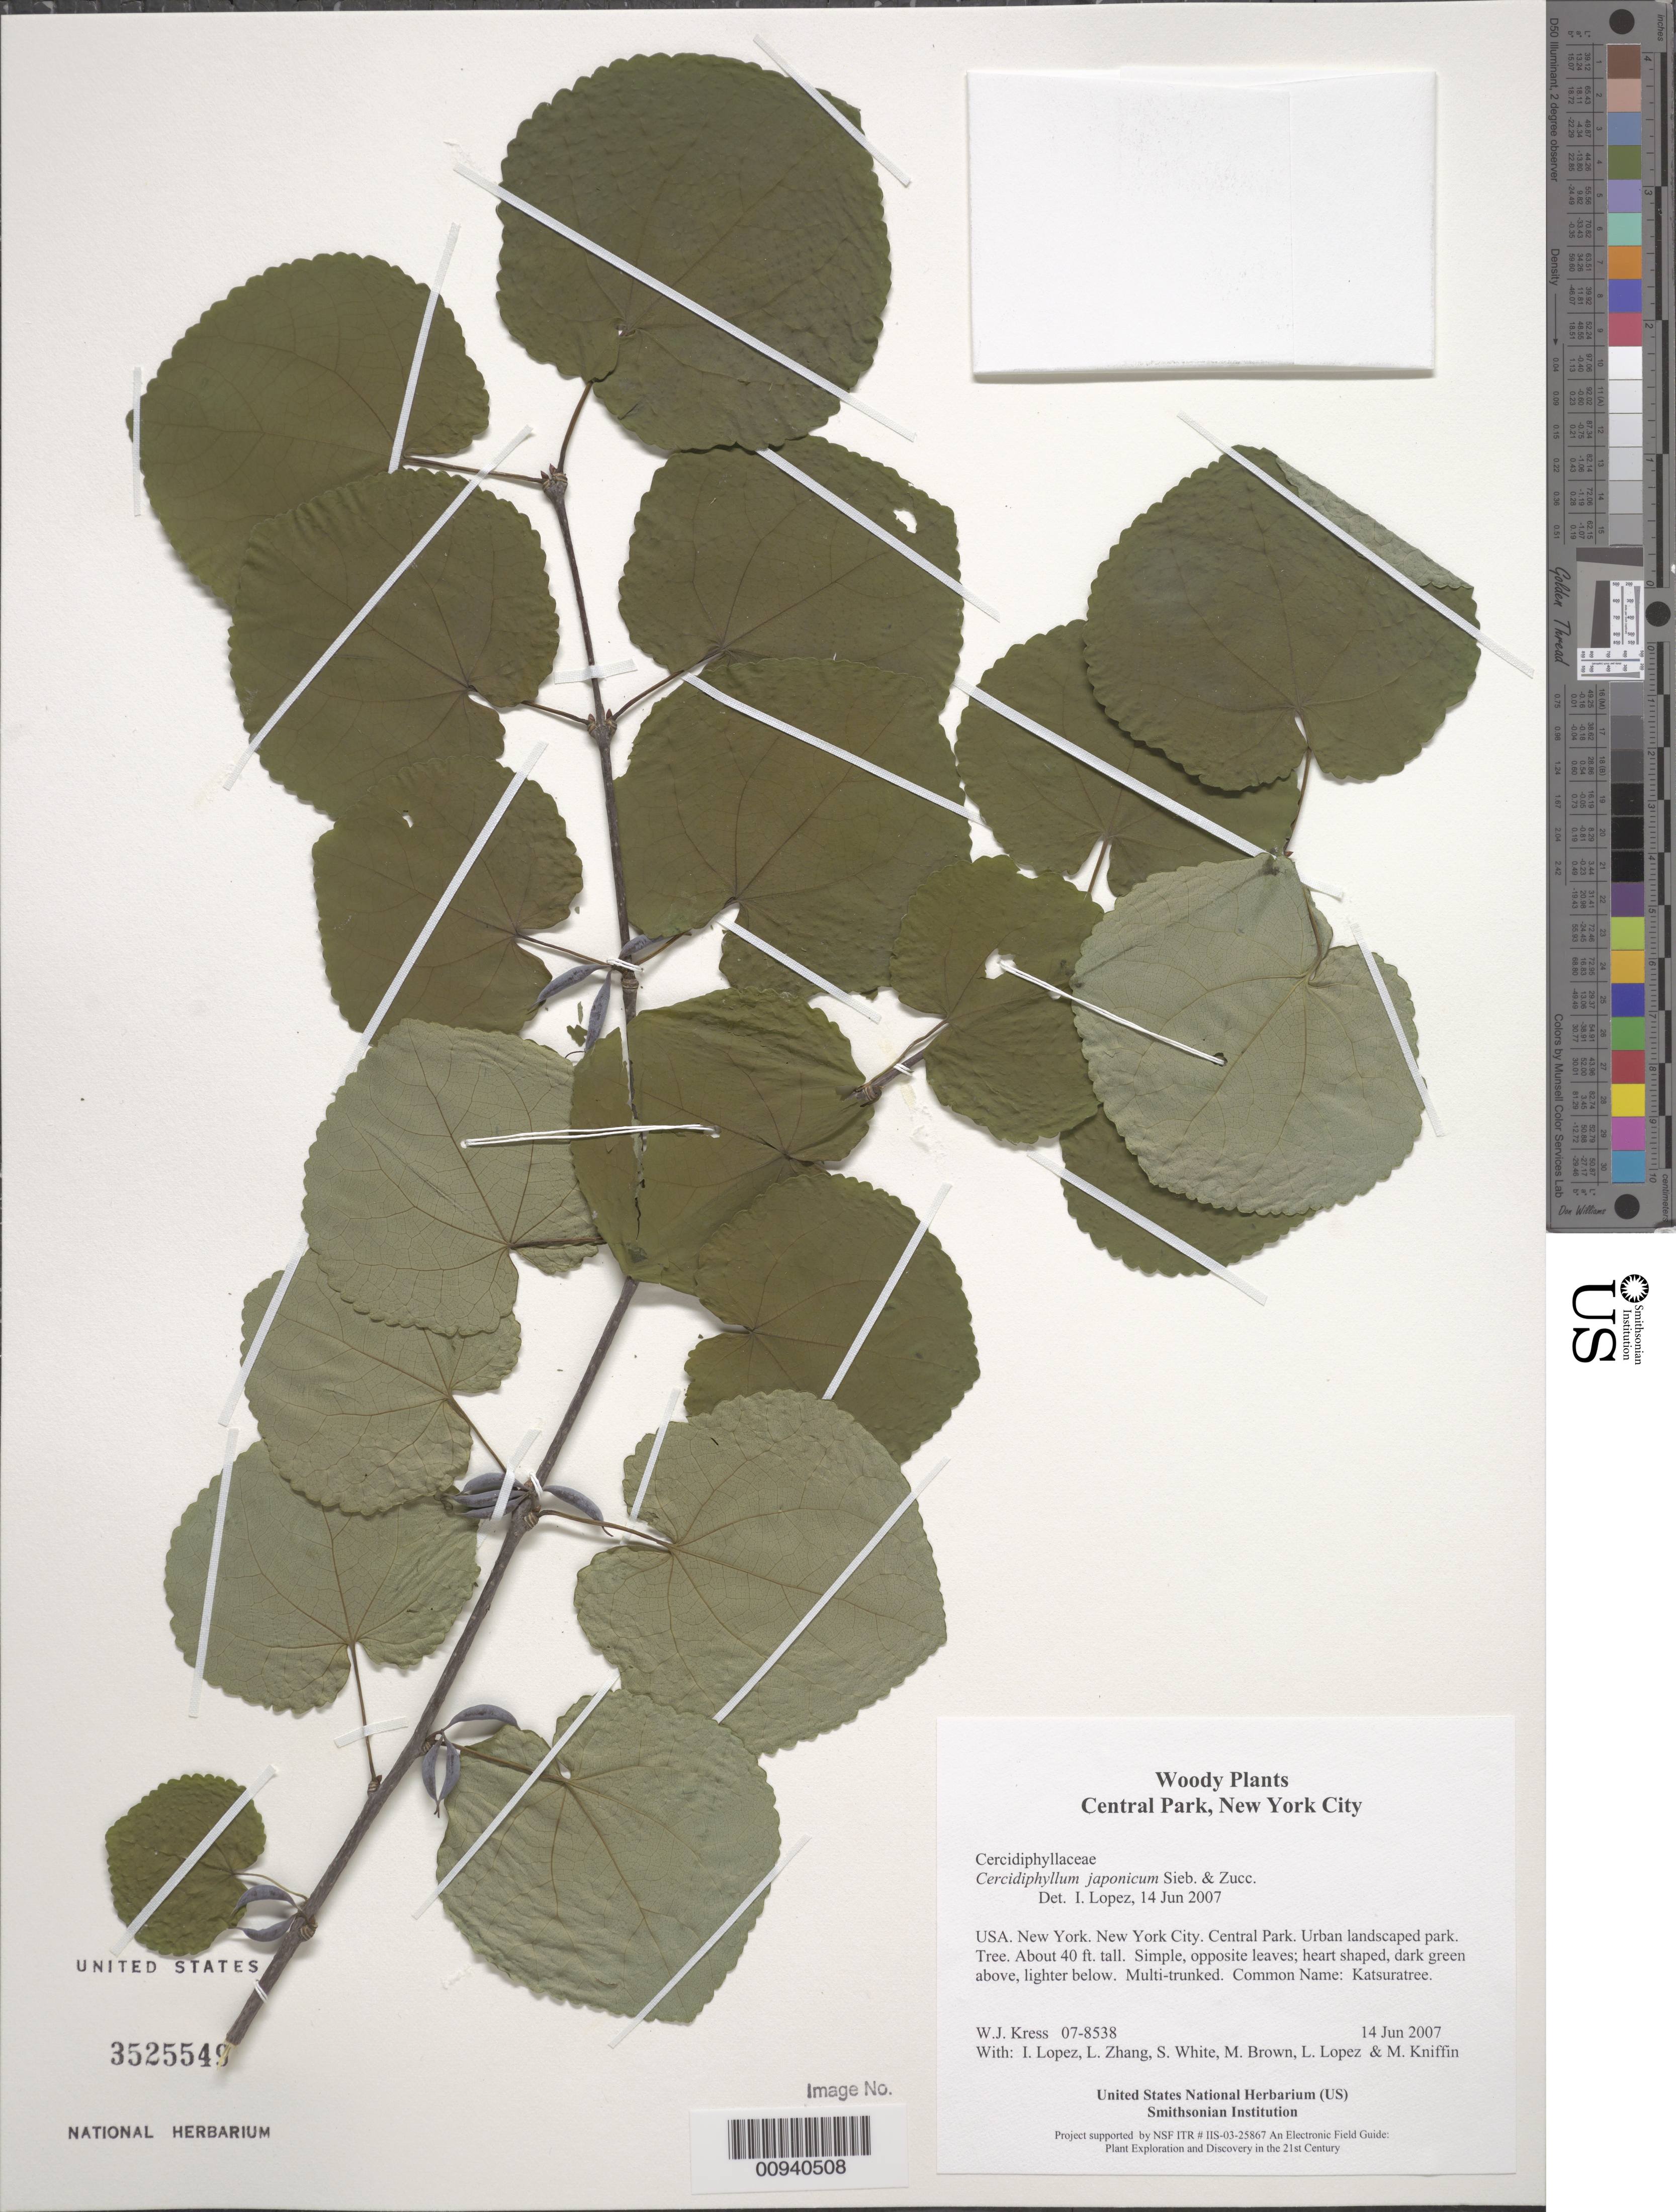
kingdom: Plantae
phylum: Tracheophyta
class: Magnoliopsida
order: Saxifragales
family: Cercidiphyllaceae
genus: Cercidiphyllum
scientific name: Cercidiphyllum japonicum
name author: Siebold & Zucc. ex J.J. Hoffm. & Schult. f.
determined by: Lopez, Ida C., (BOT), Smithsonian Institution - National Museum of Natural History (UNITED STATES)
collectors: W. J. Kress, I. C. Lopez, L. B. Zhang, S. White, M. Brown, L. López & M. Kniffin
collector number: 07-8538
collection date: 2007-06-14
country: United States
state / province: New York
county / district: New York City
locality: Central Park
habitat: Urban landscaped park.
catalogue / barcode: US 3525549